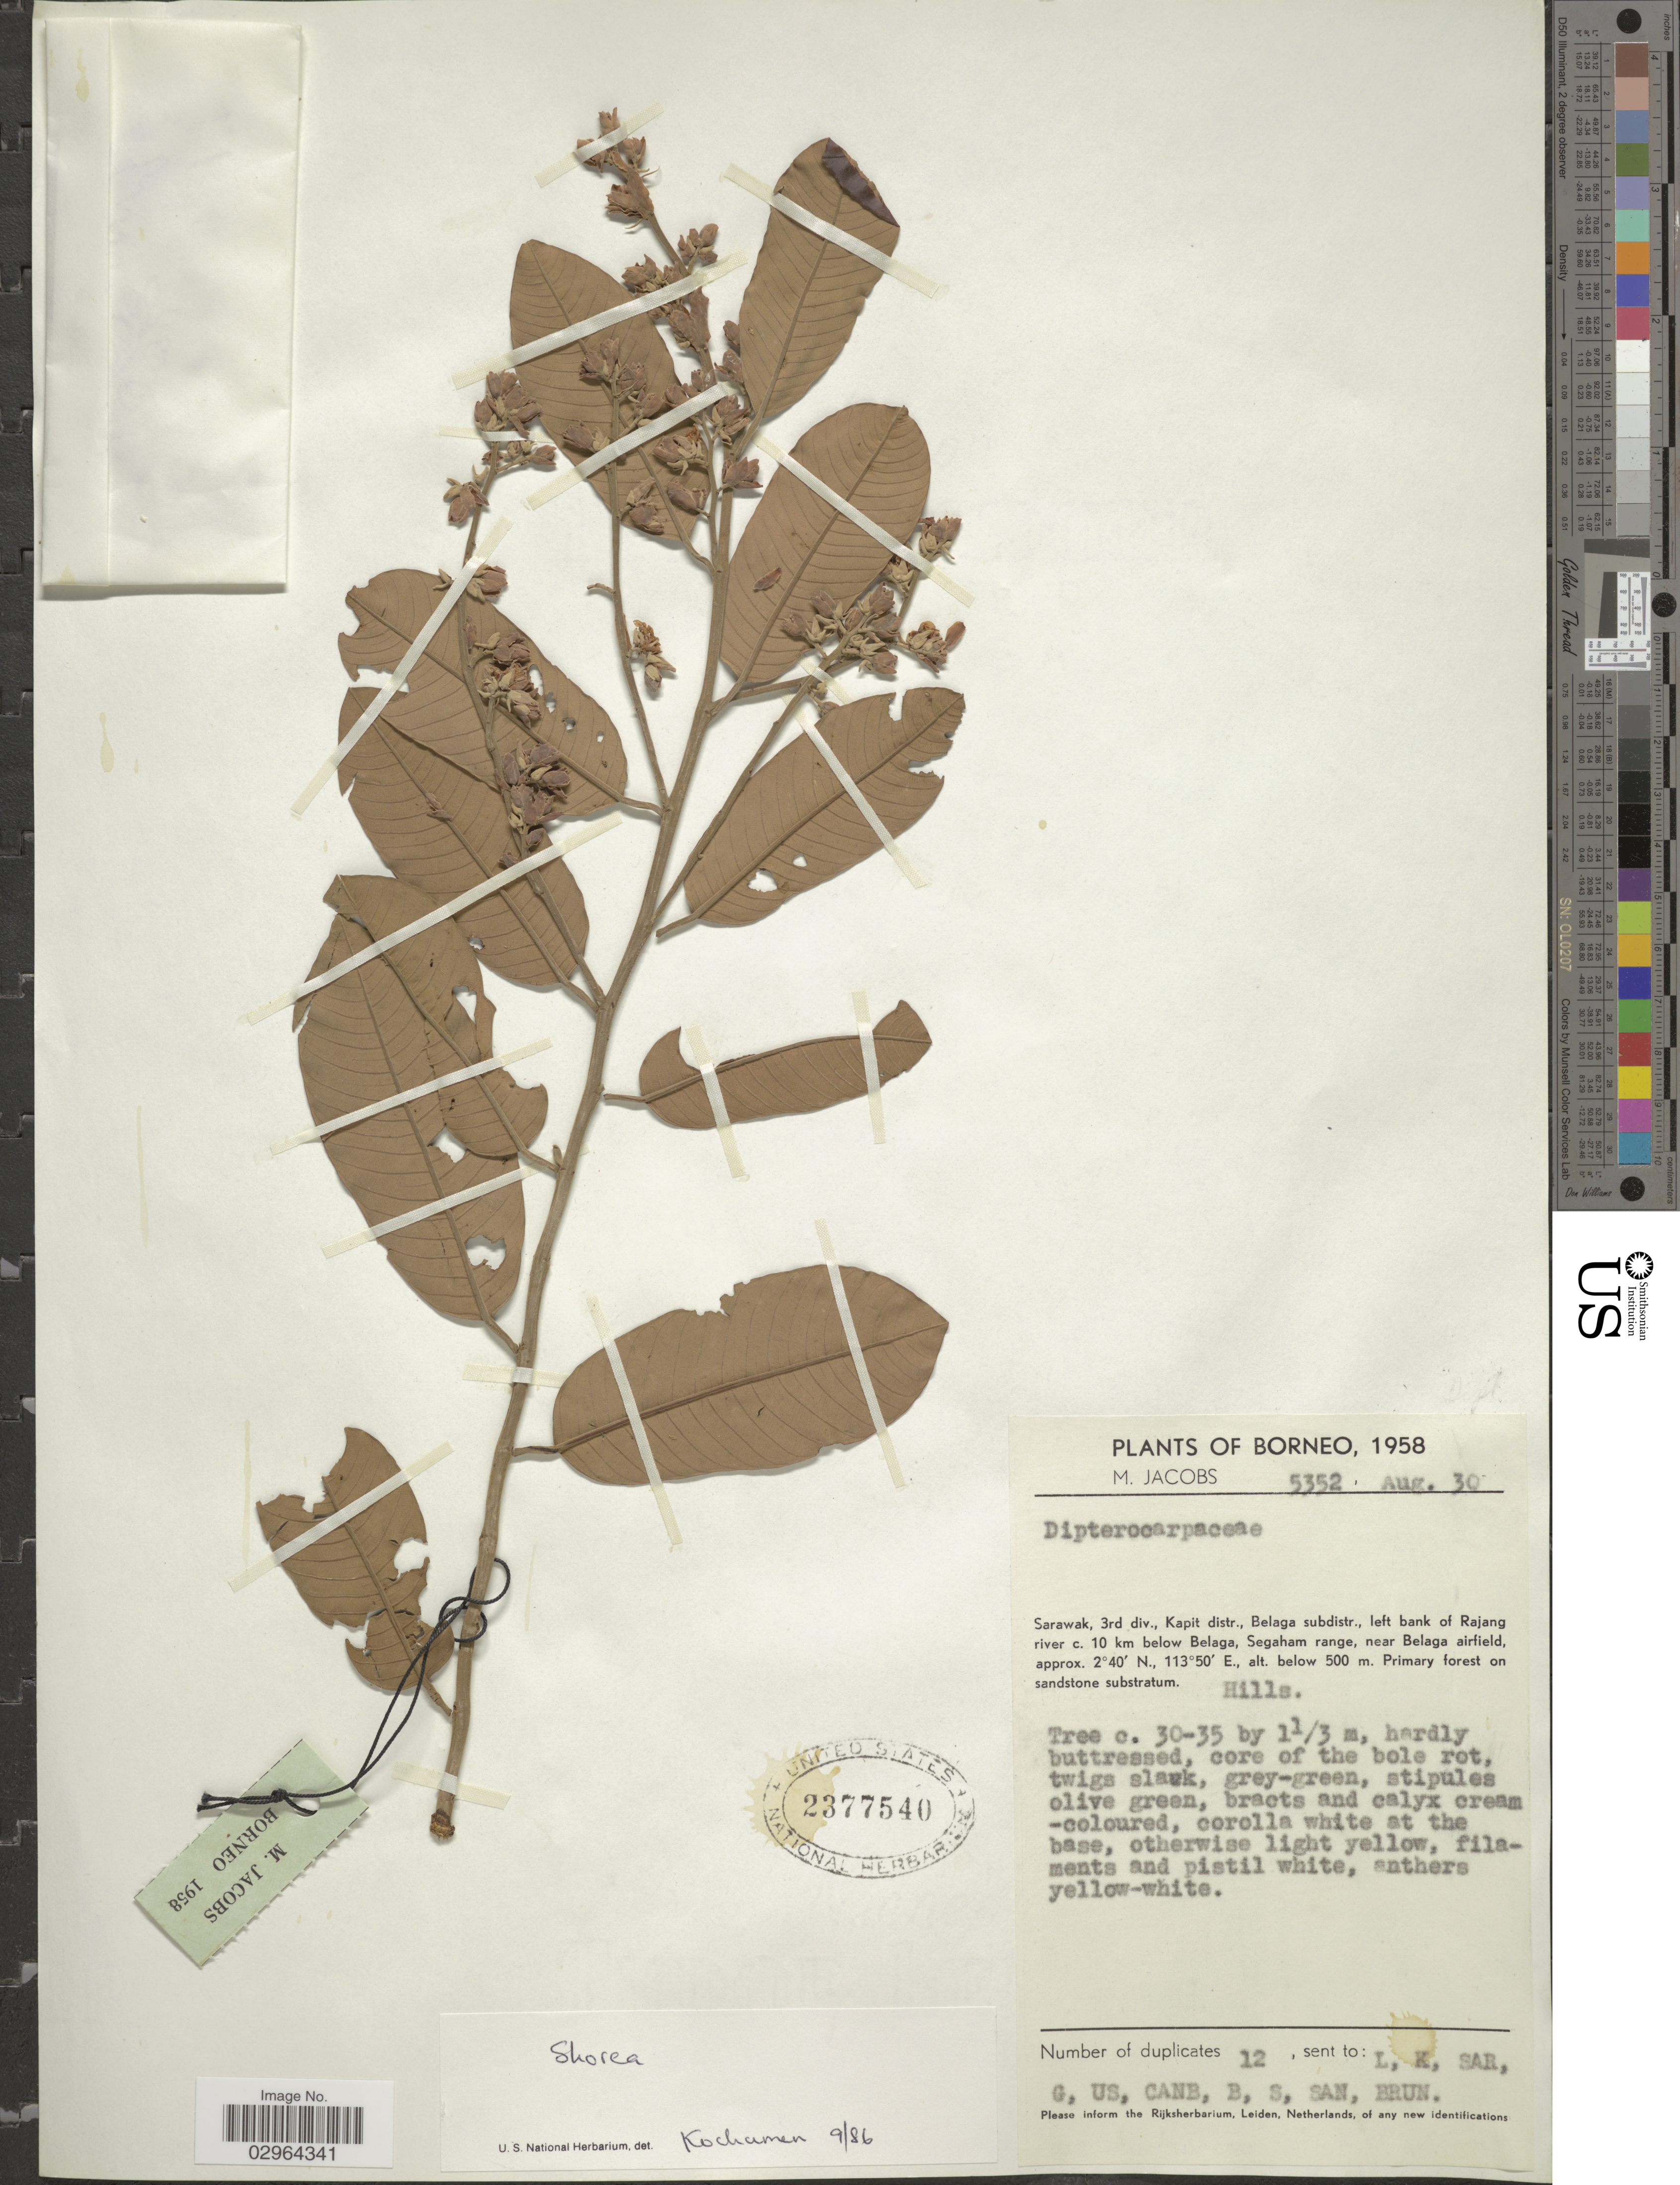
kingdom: Plantae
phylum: Tracheophyta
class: Magnoliopsida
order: Malvales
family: Dipterocarpaceae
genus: Rubroshorea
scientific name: Rubroshorea argentifolia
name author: (Symington) P.S. Ashton & J. Heck.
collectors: M. Jacobs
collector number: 5352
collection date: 1958-08-30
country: Malaysia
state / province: Sarawak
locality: Borneo. 3rd div., Kapit distr., Belaga subdistr., left bank of Rajang river c. 10 km below Belaga, Segaham range, near Belaga airfield.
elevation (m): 500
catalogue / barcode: US 2377540